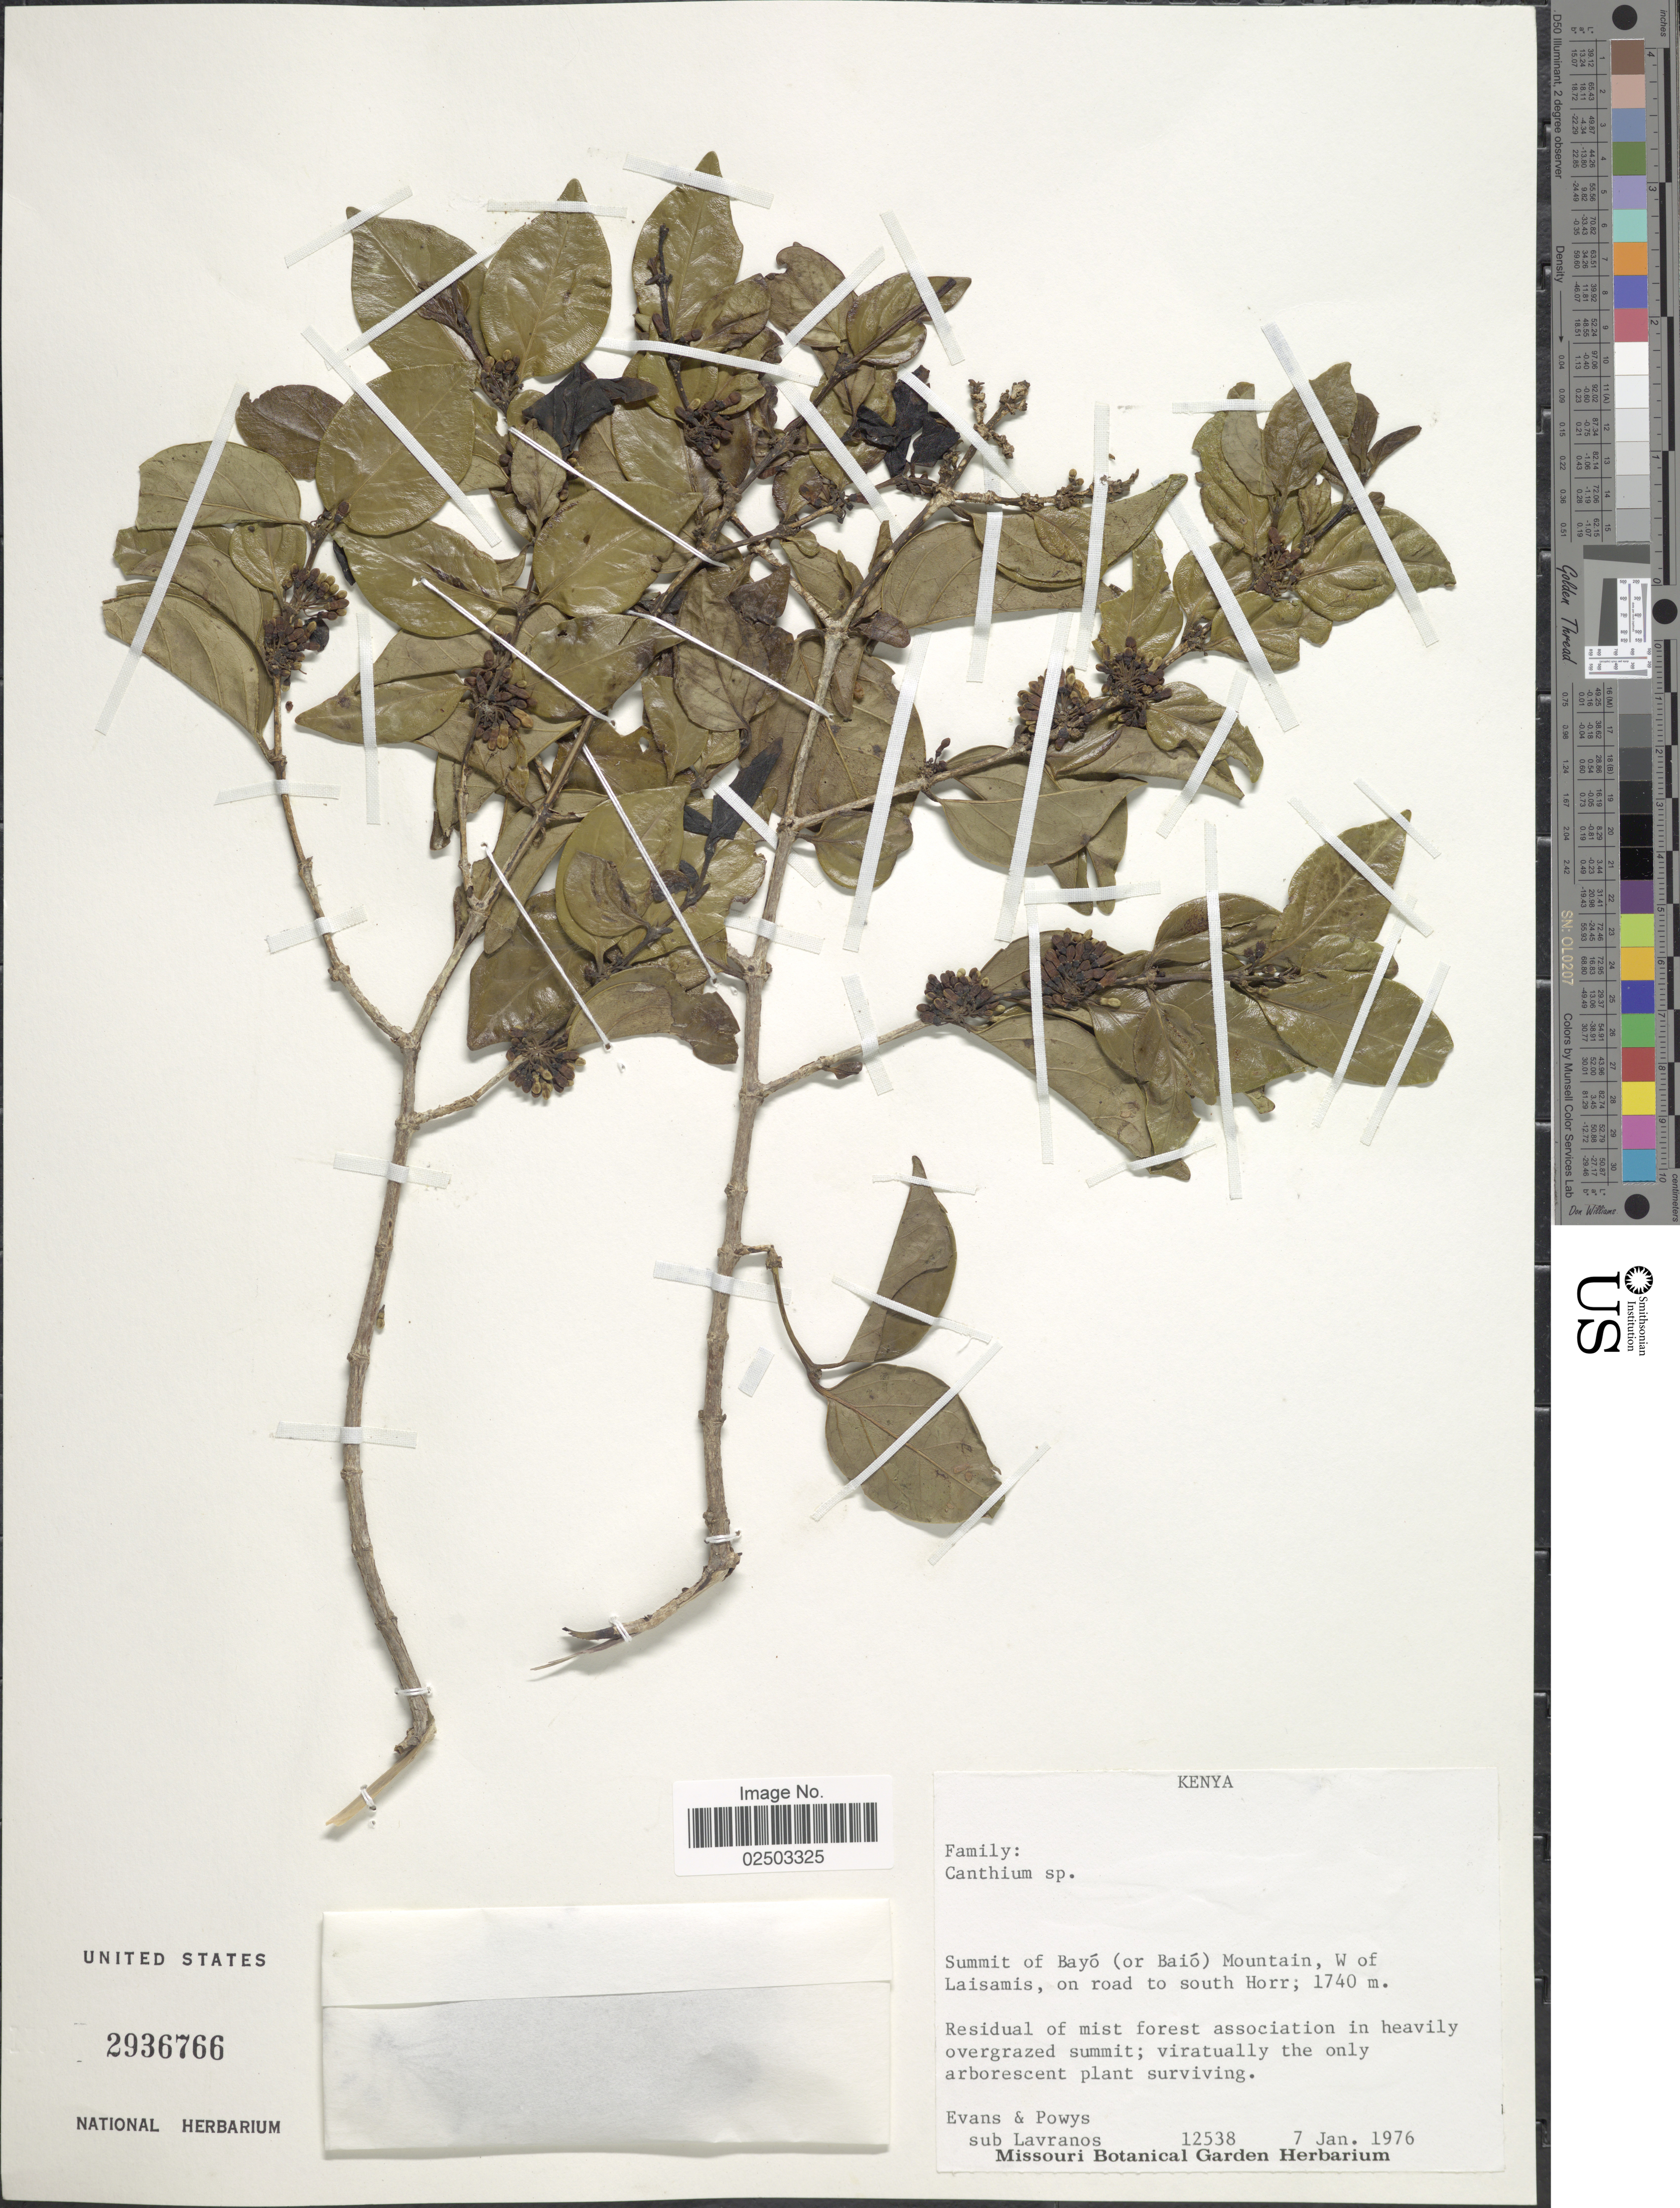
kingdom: Plantae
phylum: Tracheophyta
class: Magnoliopsida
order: Gentianales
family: Rubiaceae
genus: Bridsonia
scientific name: Bridsonia chamaedendrum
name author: (Kuntze) Verstraete & A.E. van Wyk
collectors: -- Evans, Powys & Lavranos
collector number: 12538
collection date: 1976-01-07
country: Kenya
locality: Summit of Bayo (or Baio) Mountain, W of Laisamis, on road to south Horr.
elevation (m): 1740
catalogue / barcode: US 2936766